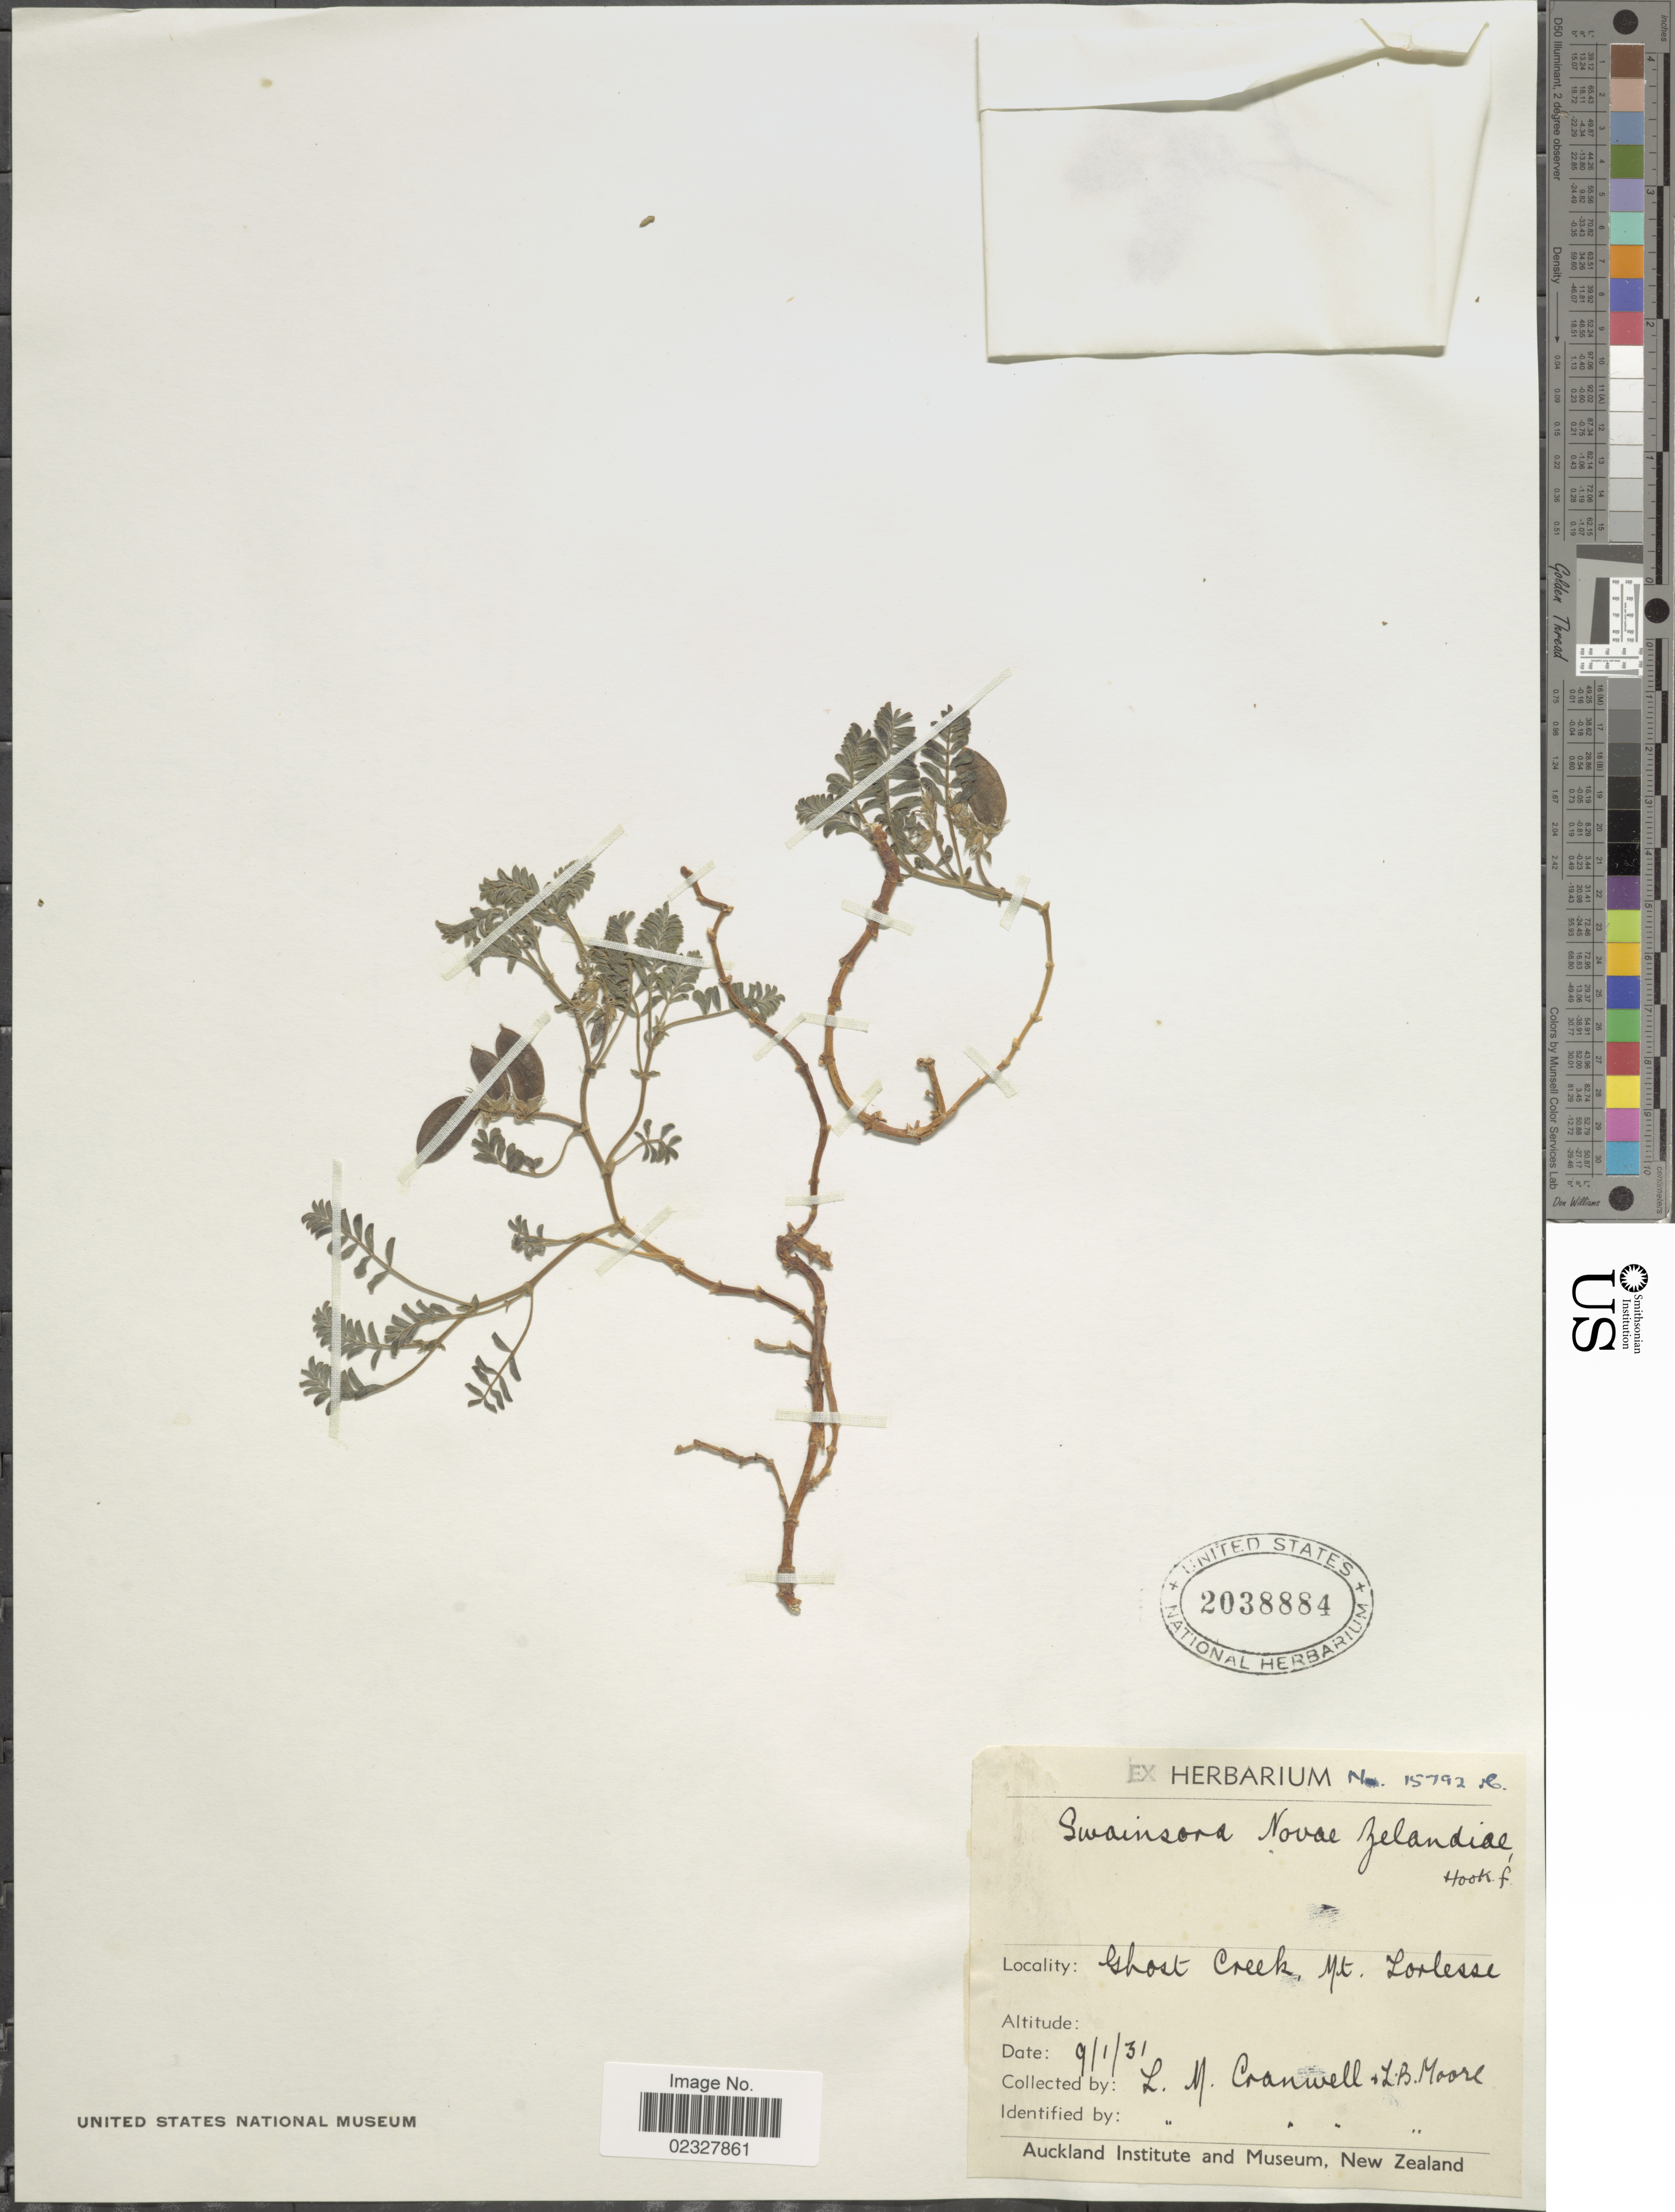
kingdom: Plantae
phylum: Tracheophyta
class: Magnoliopsida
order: Fabales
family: Fabaceae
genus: Montigena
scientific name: Montigena novae-zelandiae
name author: (Hook. f.) Heenan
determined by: Strong, Mark T., (BOT), Smithsonian Institution - National Museum of Natural History (UNITED STATES)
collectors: L. Cranwell & L. Moore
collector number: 15792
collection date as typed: Transcribed d/m/y: 9/1/31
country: New Zealand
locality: Ghost Creek, Mt. Torlesse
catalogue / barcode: US 2038884